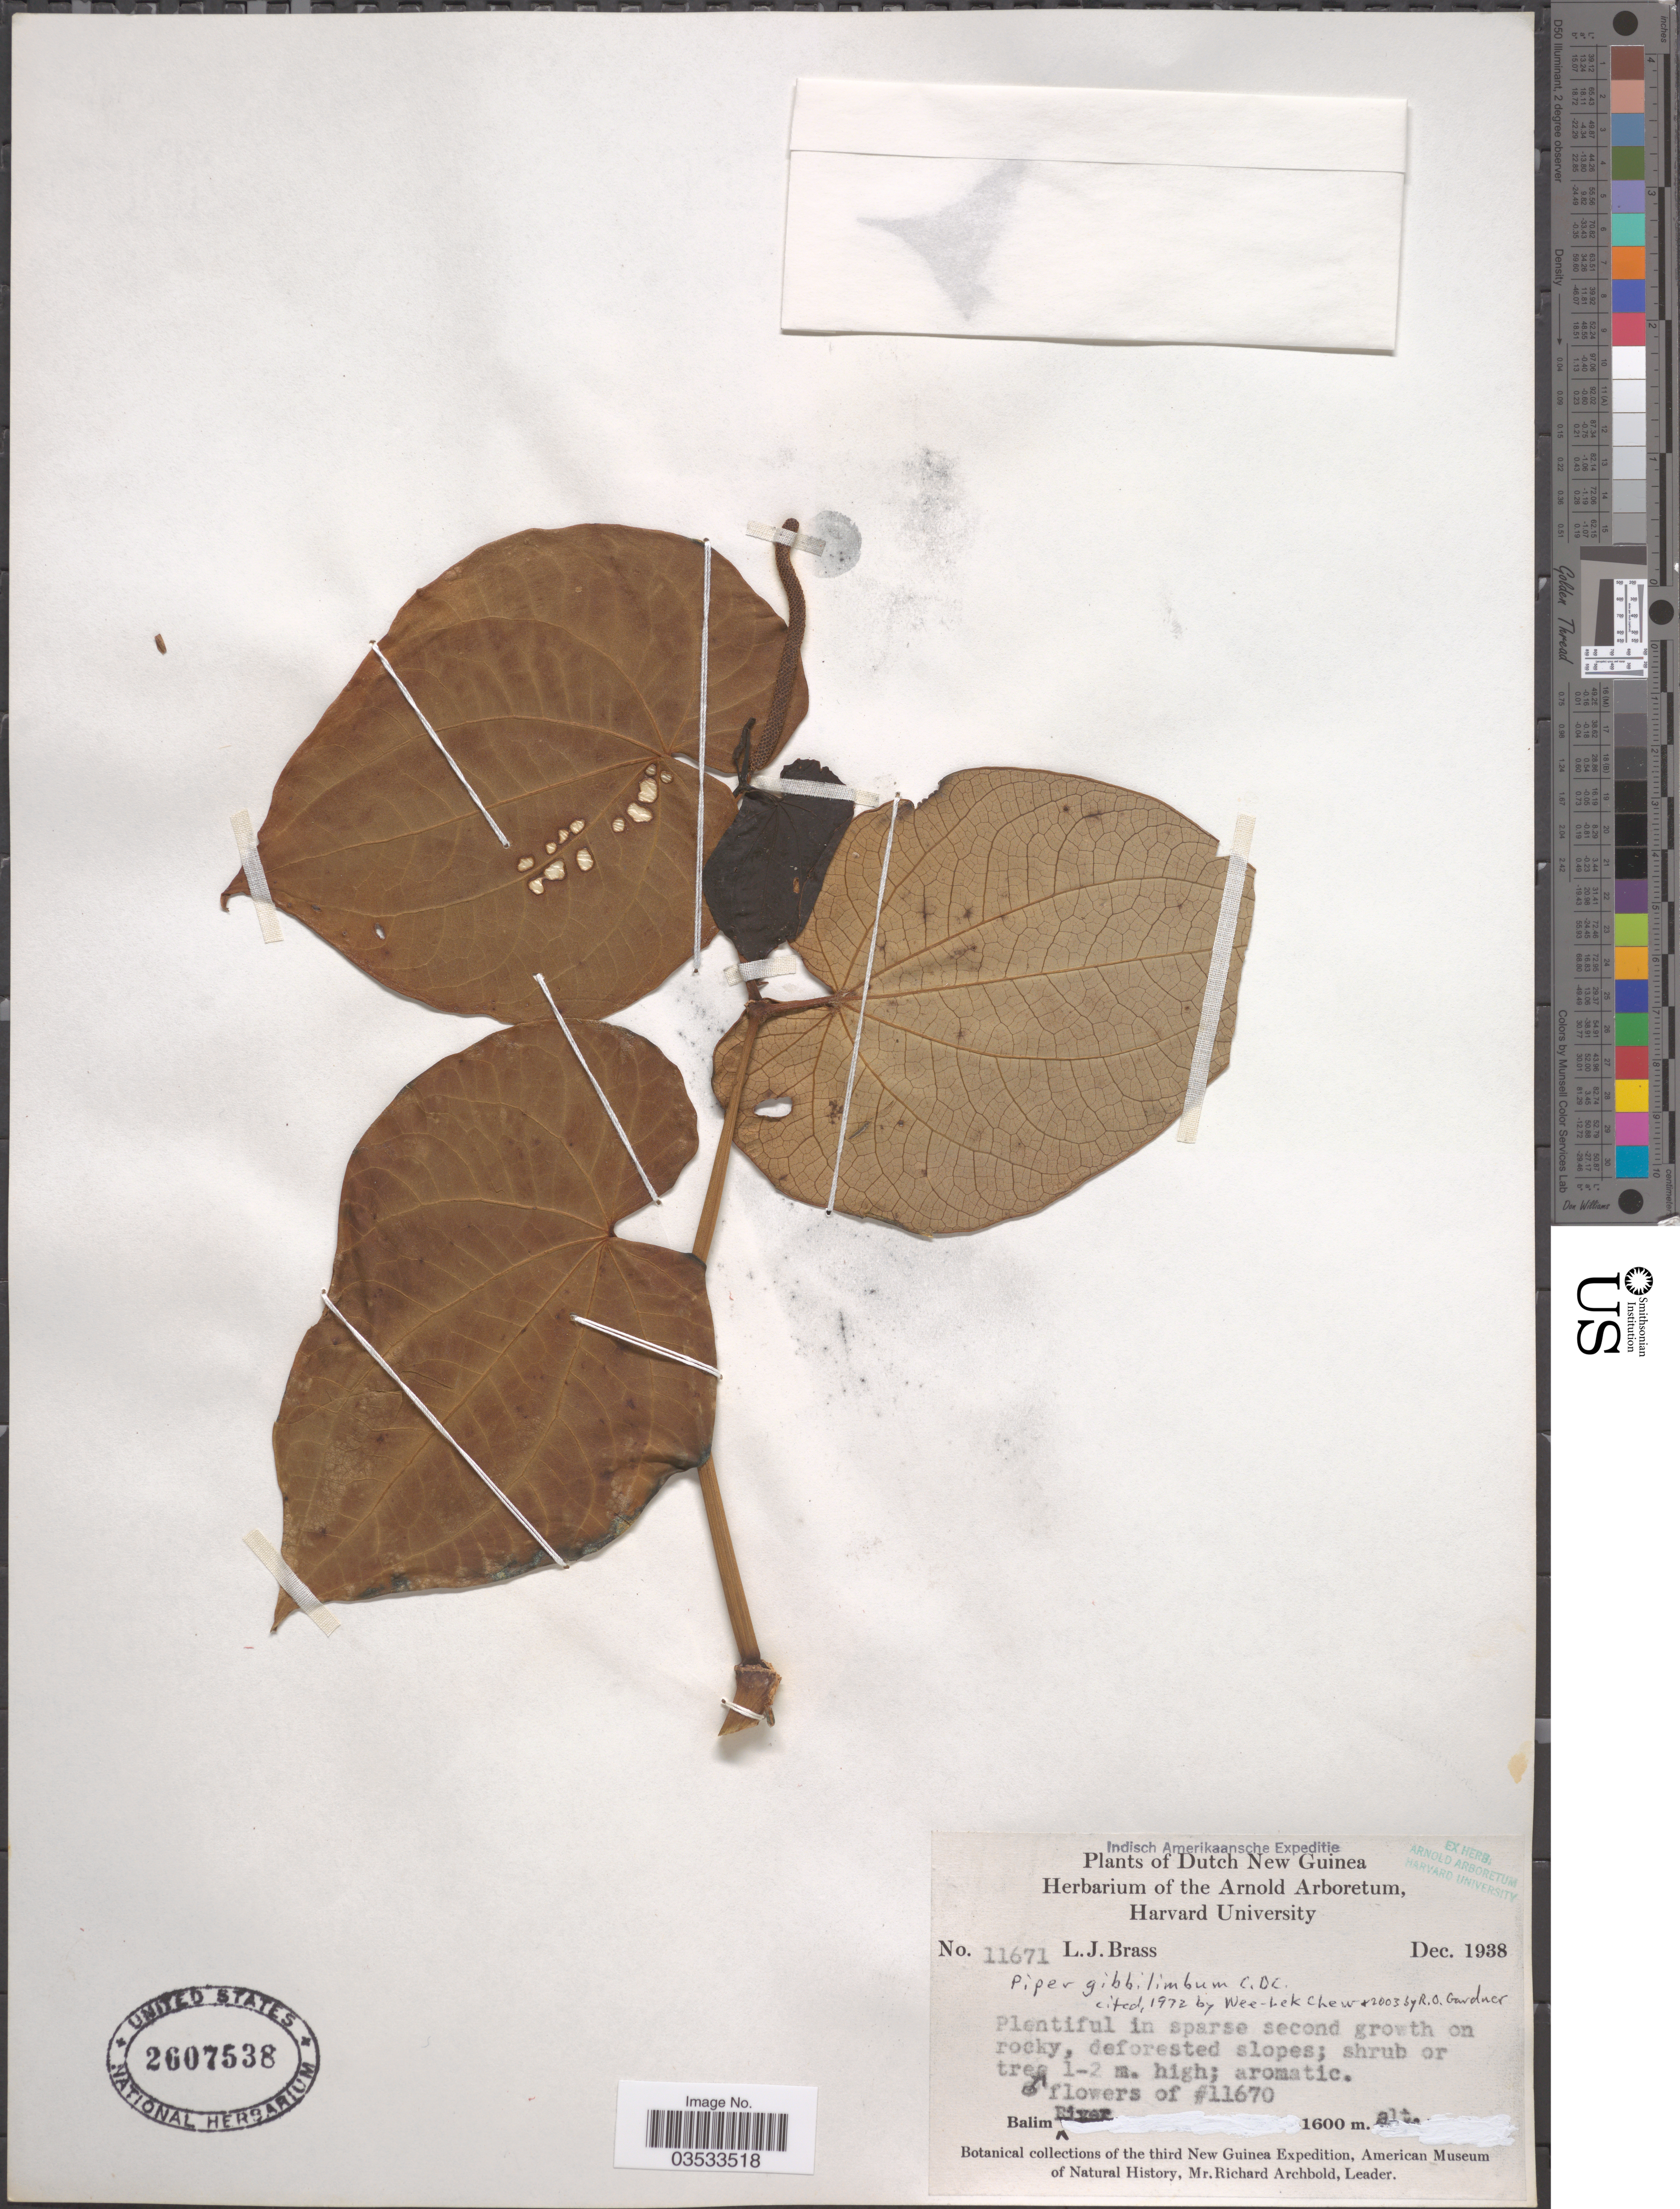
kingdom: Plantae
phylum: Tracheophyta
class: Magnoliopsida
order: Piperales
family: Piperaceae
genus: Piper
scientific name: Piper gibbilimbum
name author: C. DC.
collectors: L. J. Brass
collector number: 11671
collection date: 1938-12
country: Indonesia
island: New Guinea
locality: Dutch New Guinea. Balim River.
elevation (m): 1600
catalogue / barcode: US 2607538